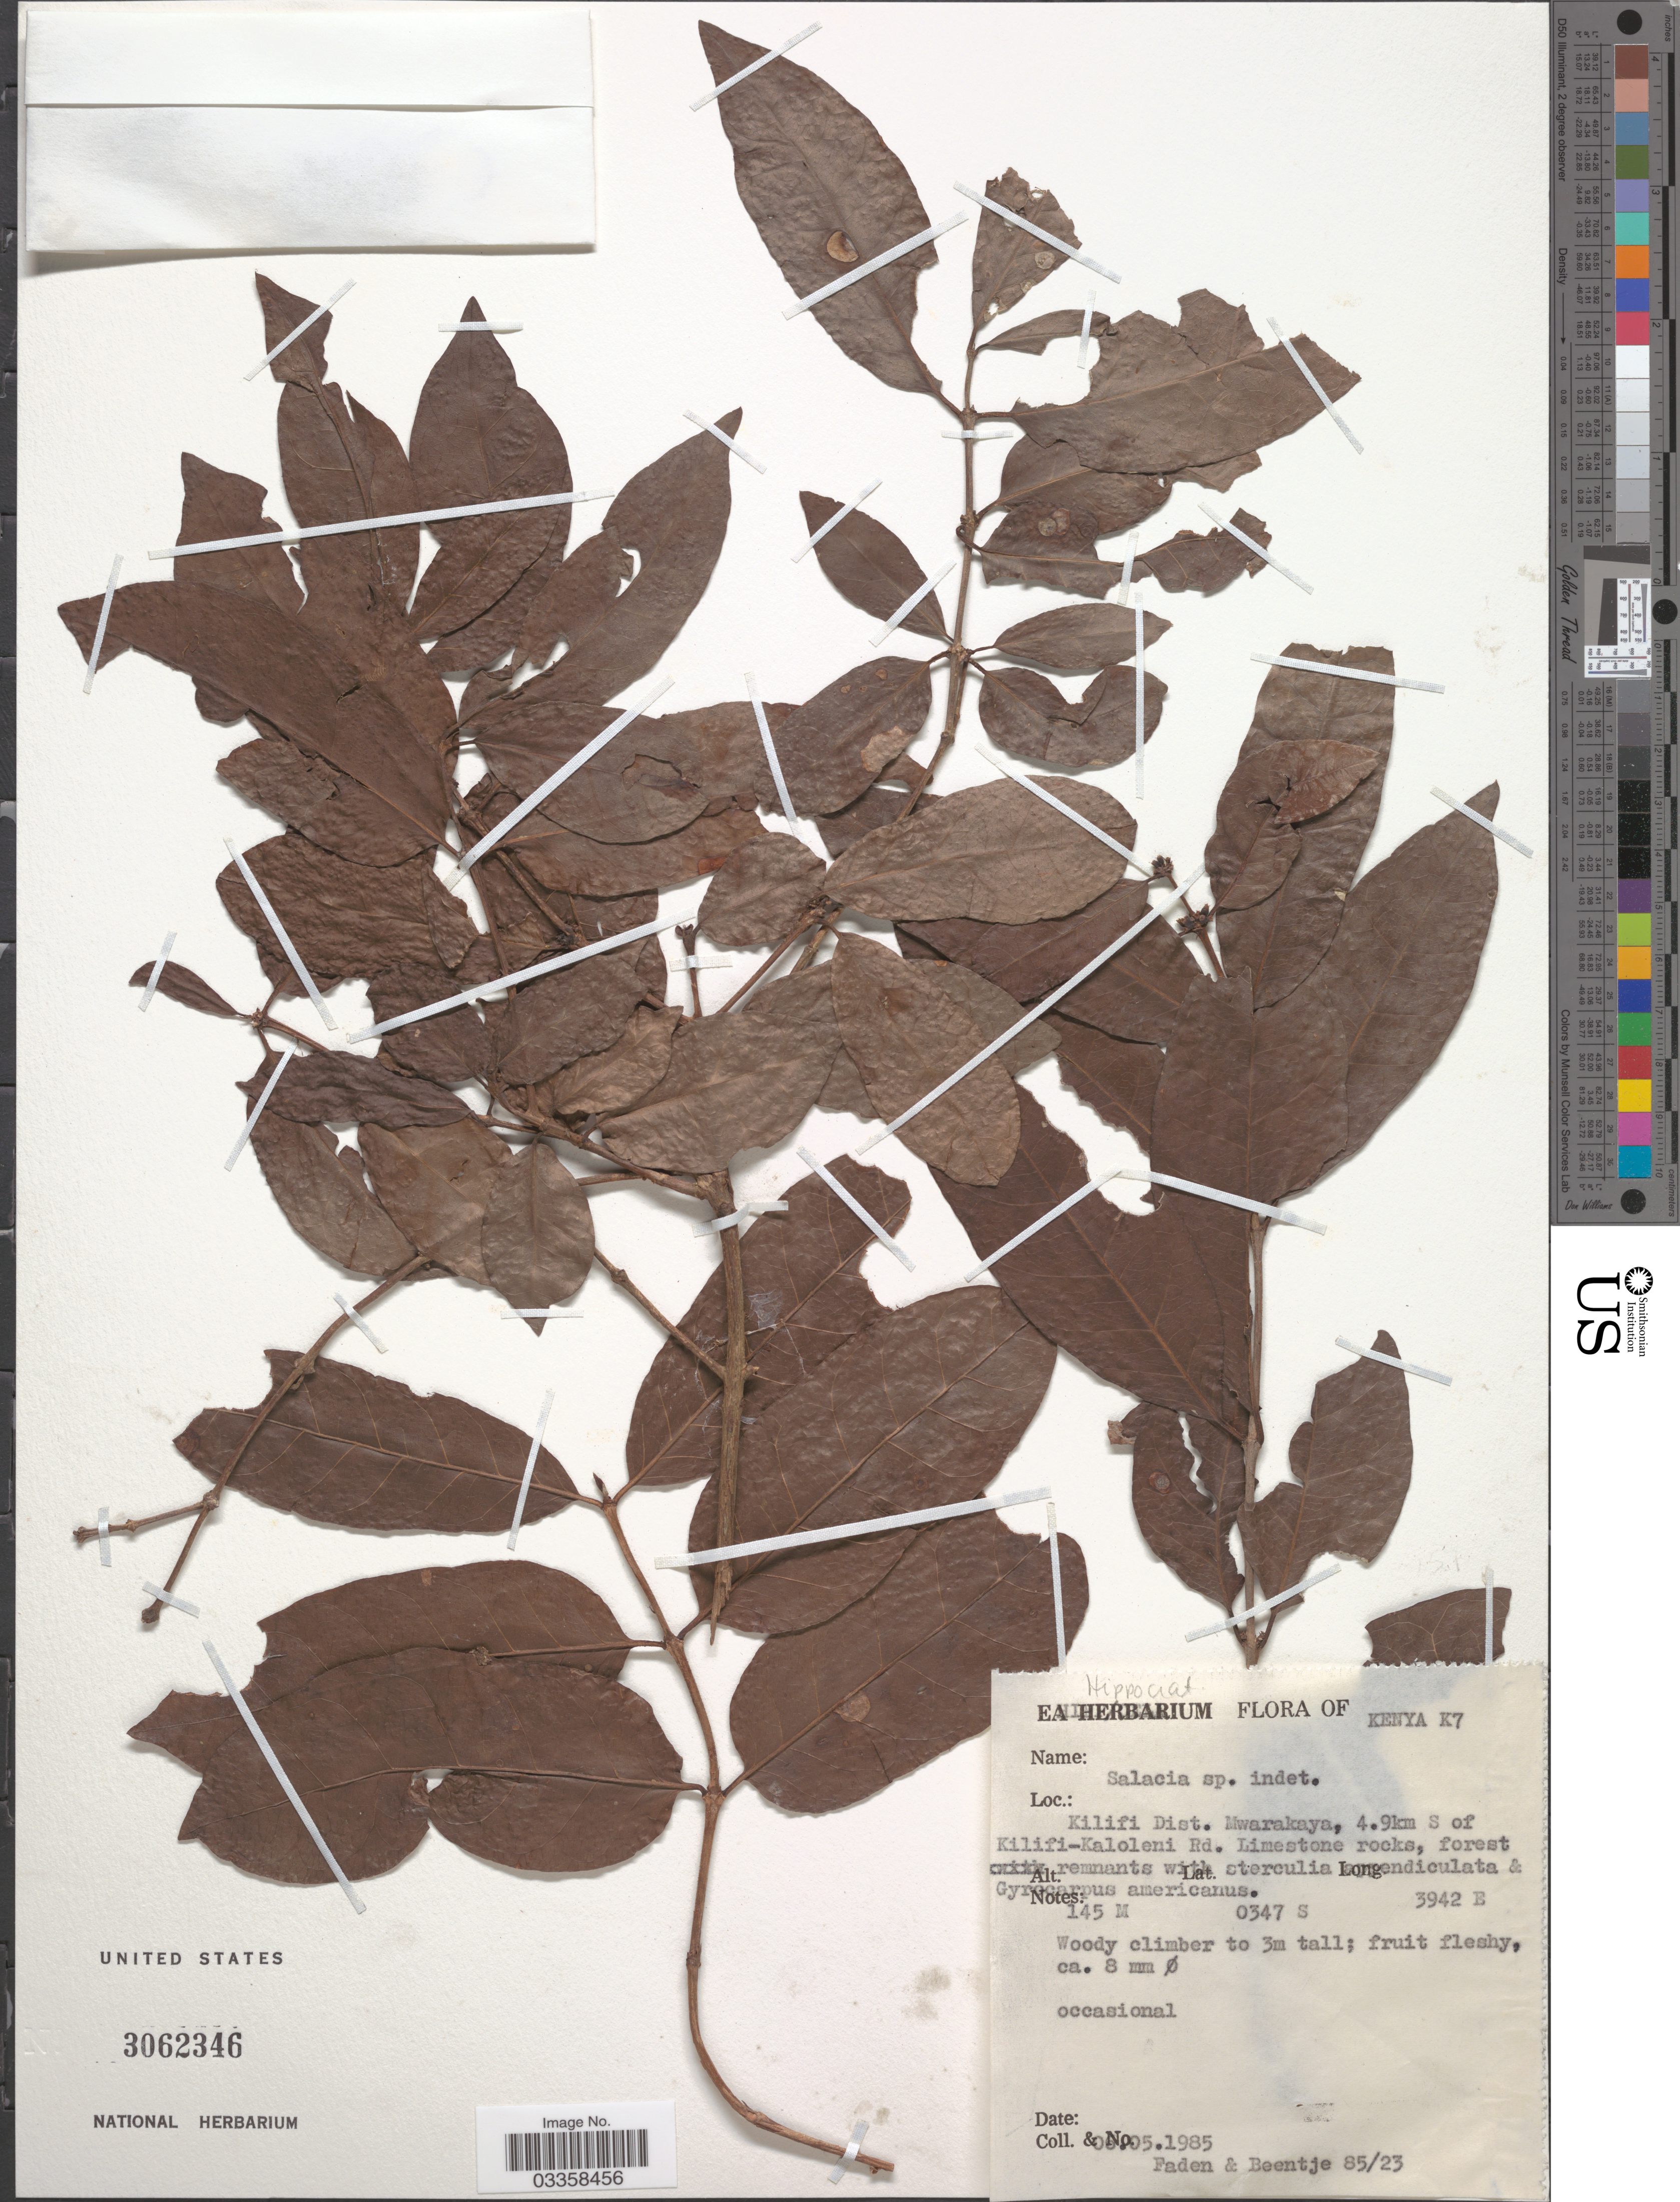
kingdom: Plantae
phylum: Tracheophyta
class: Magnoliopsida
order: Celastrales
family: Celastraceae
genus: Salacia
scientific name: Salacia sp.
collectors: -- Faden & -- Beentje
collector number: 85/23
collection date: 1985-05-06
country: Kenya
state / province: Kilifi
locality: K7. Kilifi Dist. Mwarakaya, 4.9km S of Kilifi-Kaloleni Rd.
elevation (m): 145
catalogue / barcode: US 3062346